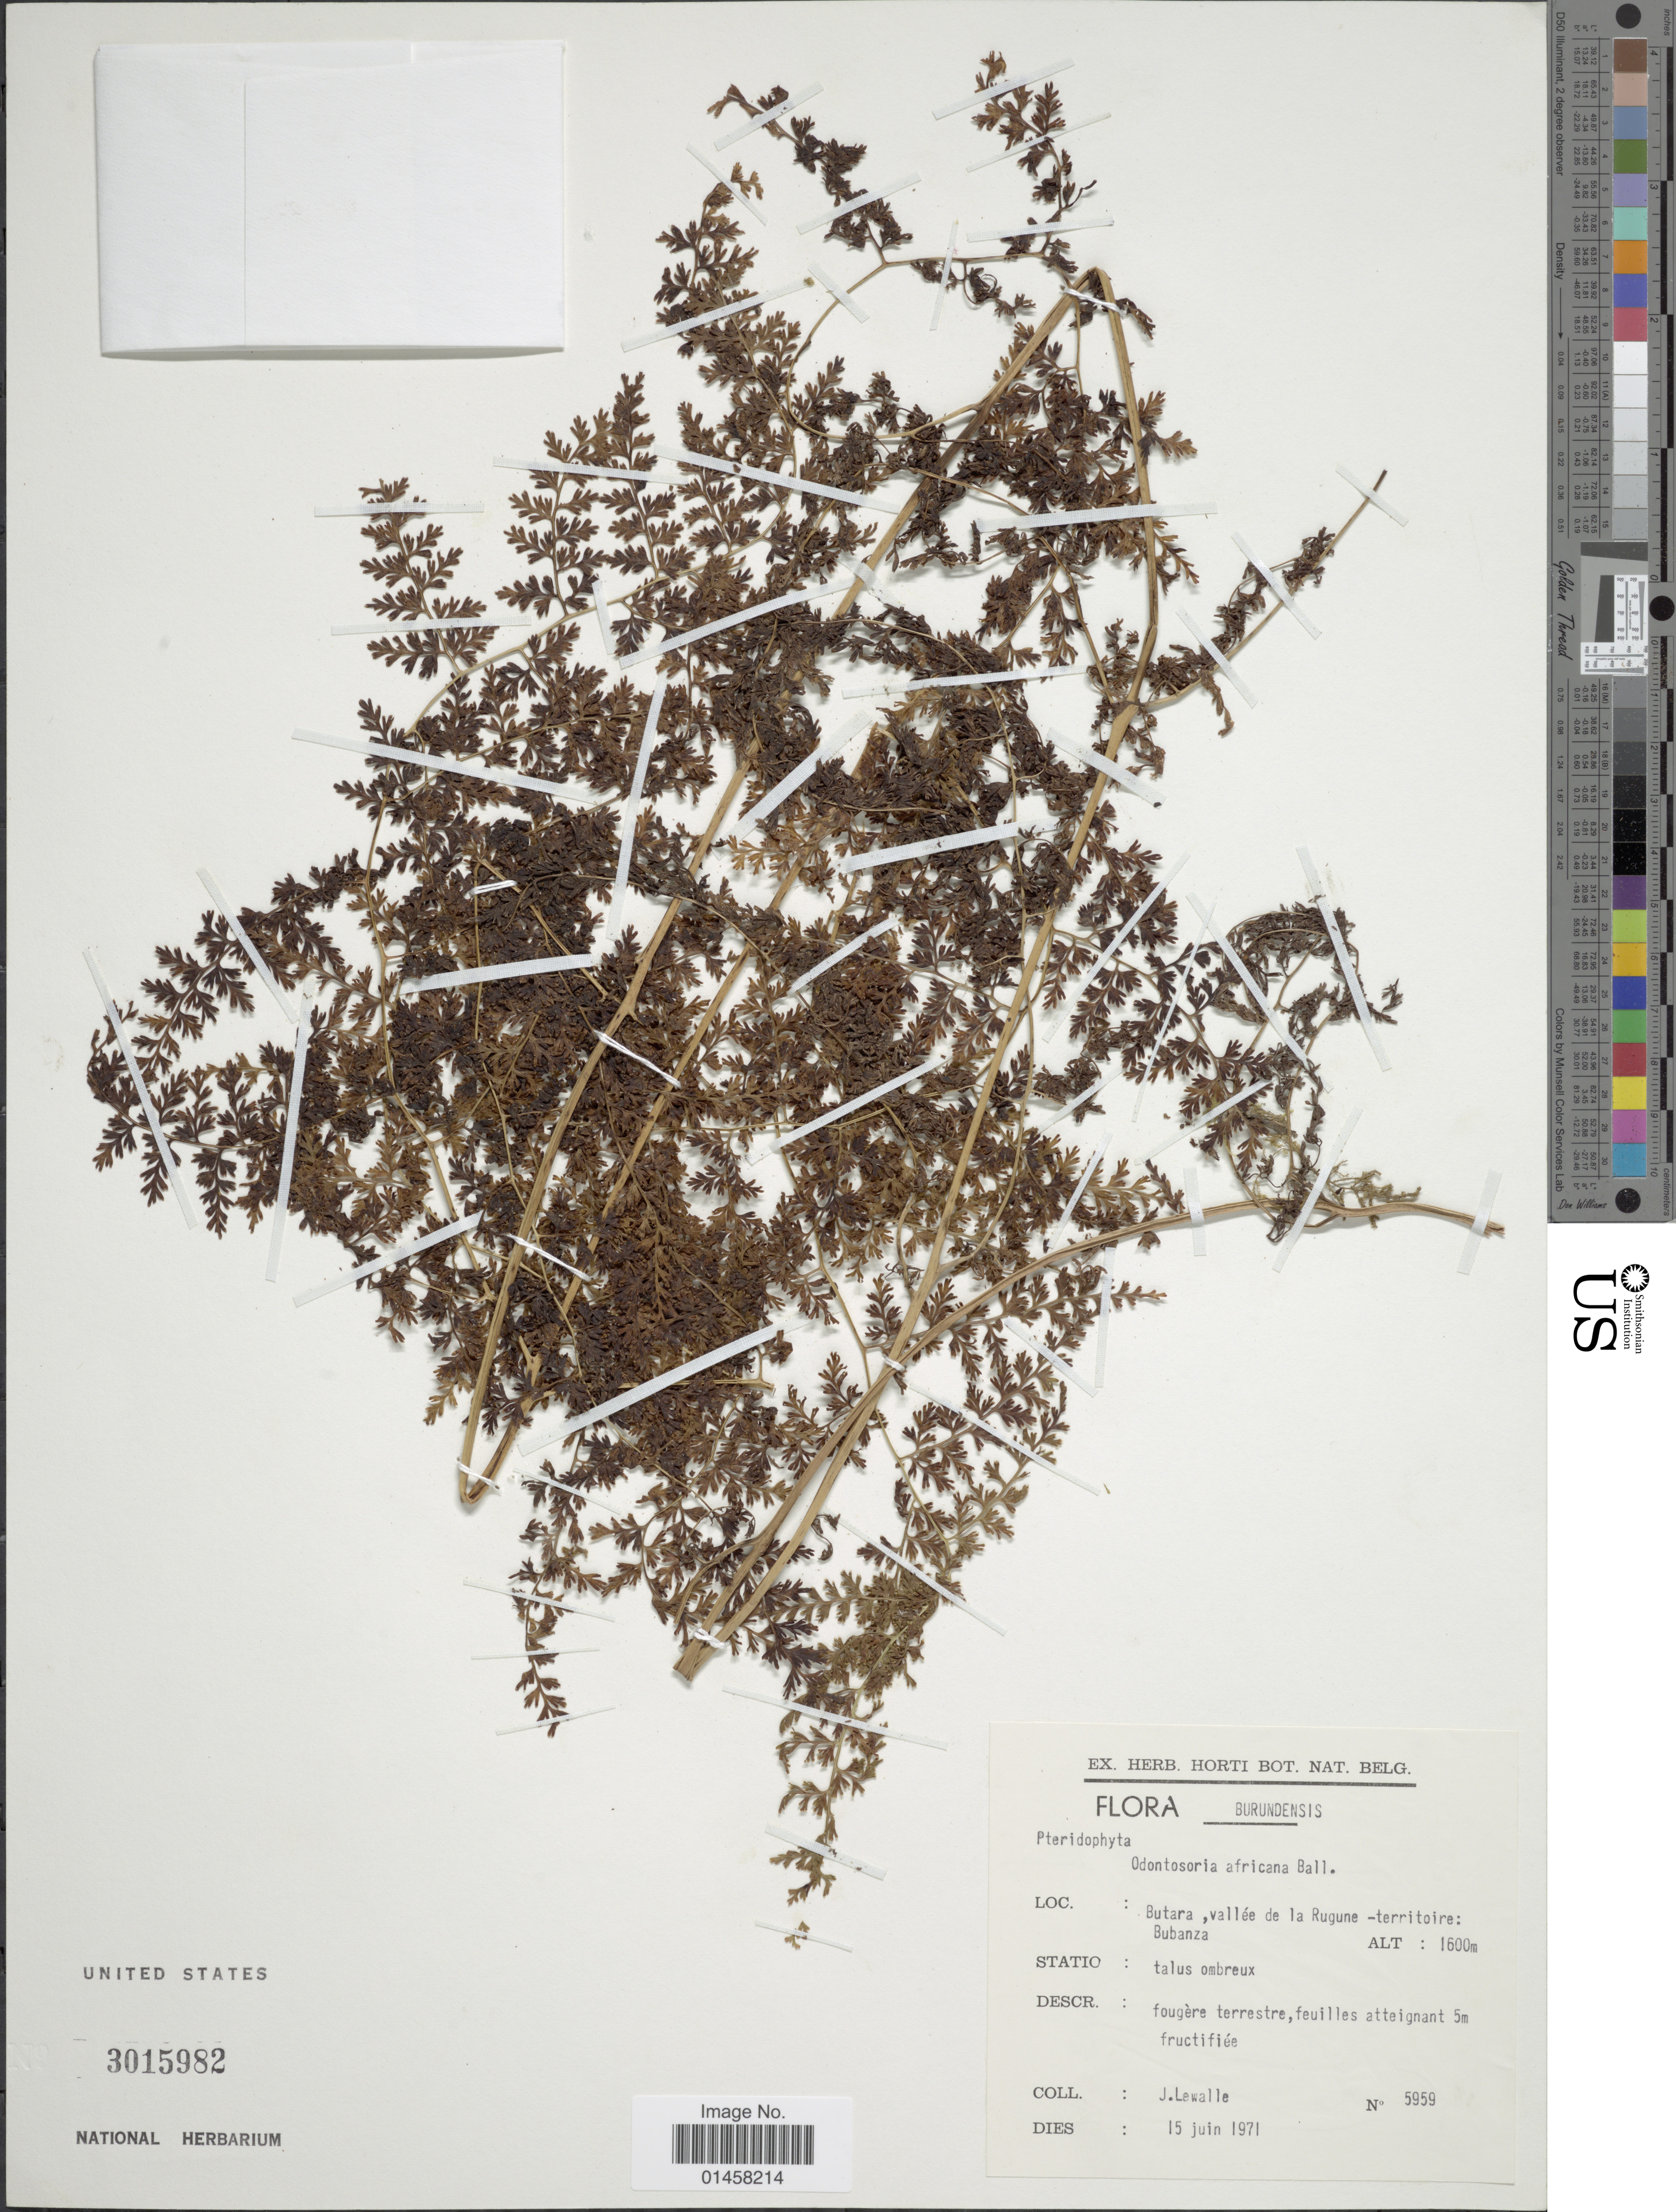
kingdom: Plantae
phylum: Tracheophyta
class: Polypodiopsida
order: Polypodiales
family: Lindsaeaceae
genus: Sphenomeris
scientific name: Sphenomeris africana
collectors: J. Lewalle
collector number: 5959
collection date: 1971-06-15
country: Burundi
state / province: Bubanza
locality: Butara, vallée de la Rugune- territoire: Bubanza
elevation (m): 1600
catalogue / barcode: US 3015982